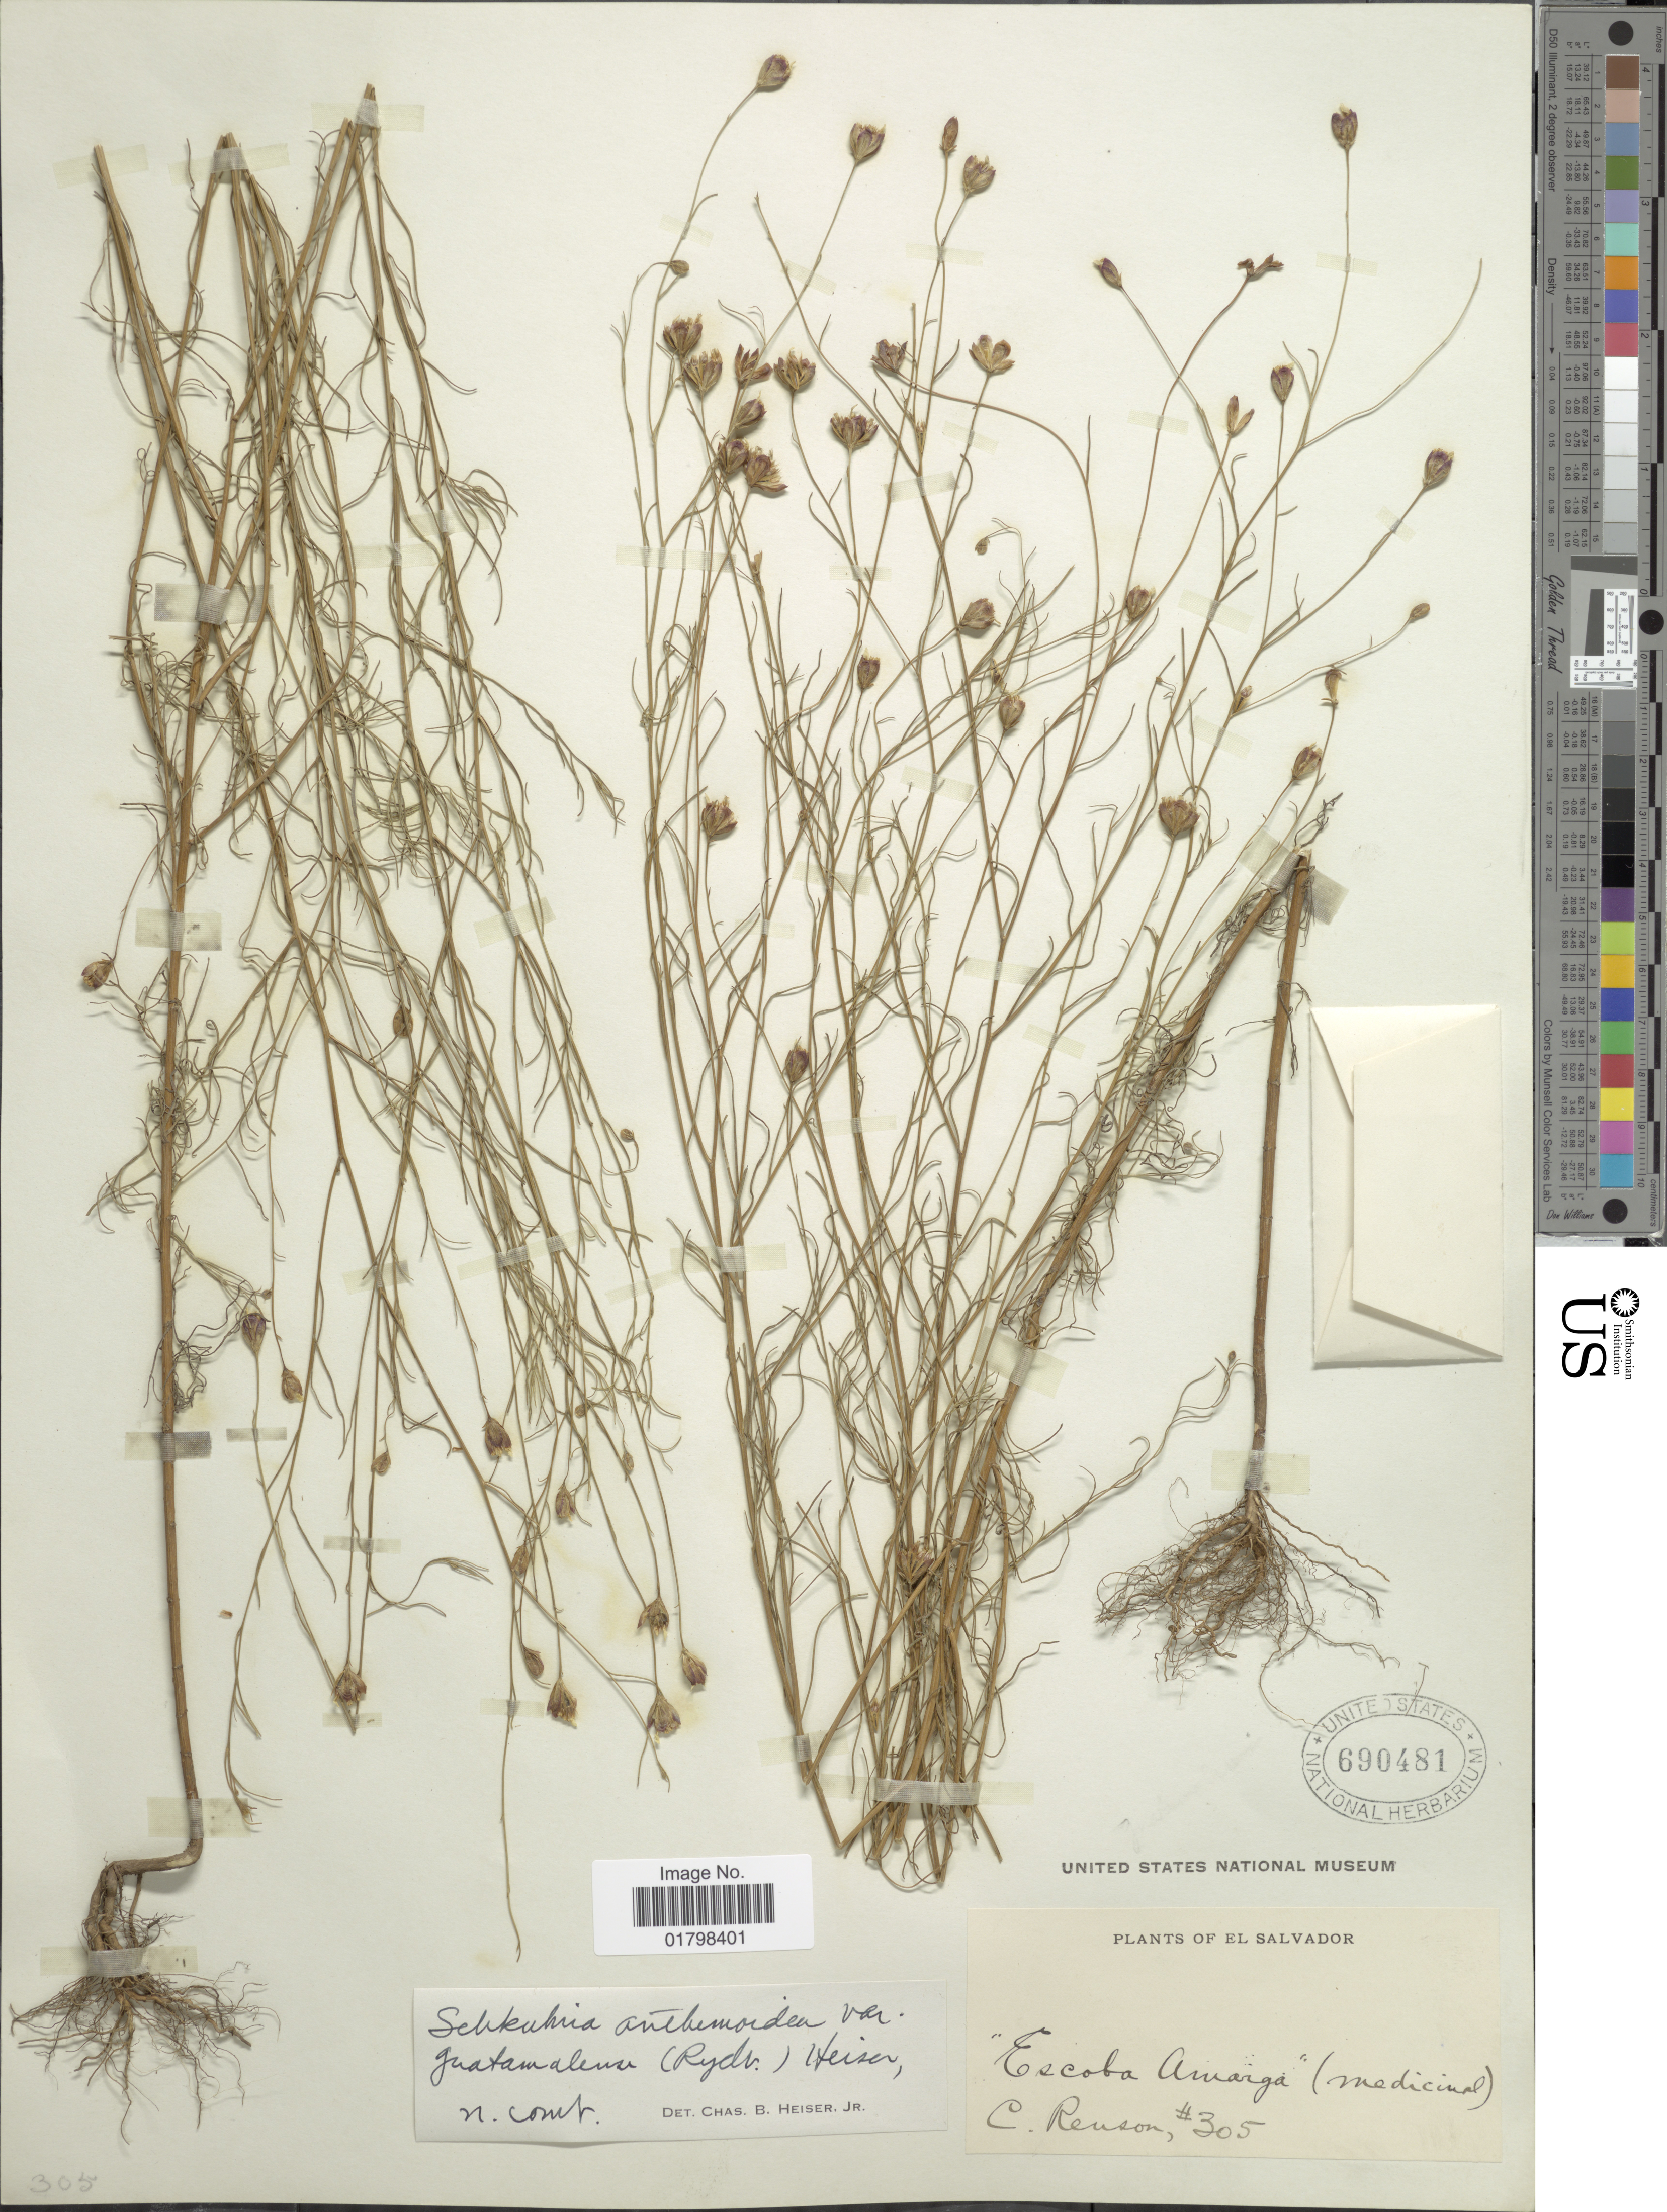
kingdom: Plantae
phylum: Tracheophyta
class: Magnoliopsida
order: Asterales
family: Asteraceae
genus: Schkuhria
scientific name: Schkuhria wislizeni var. guatemalensis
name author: (Rydb.) S.F. Blake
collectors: C. Renson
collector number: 305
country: El Salvador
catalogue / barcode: US 690481